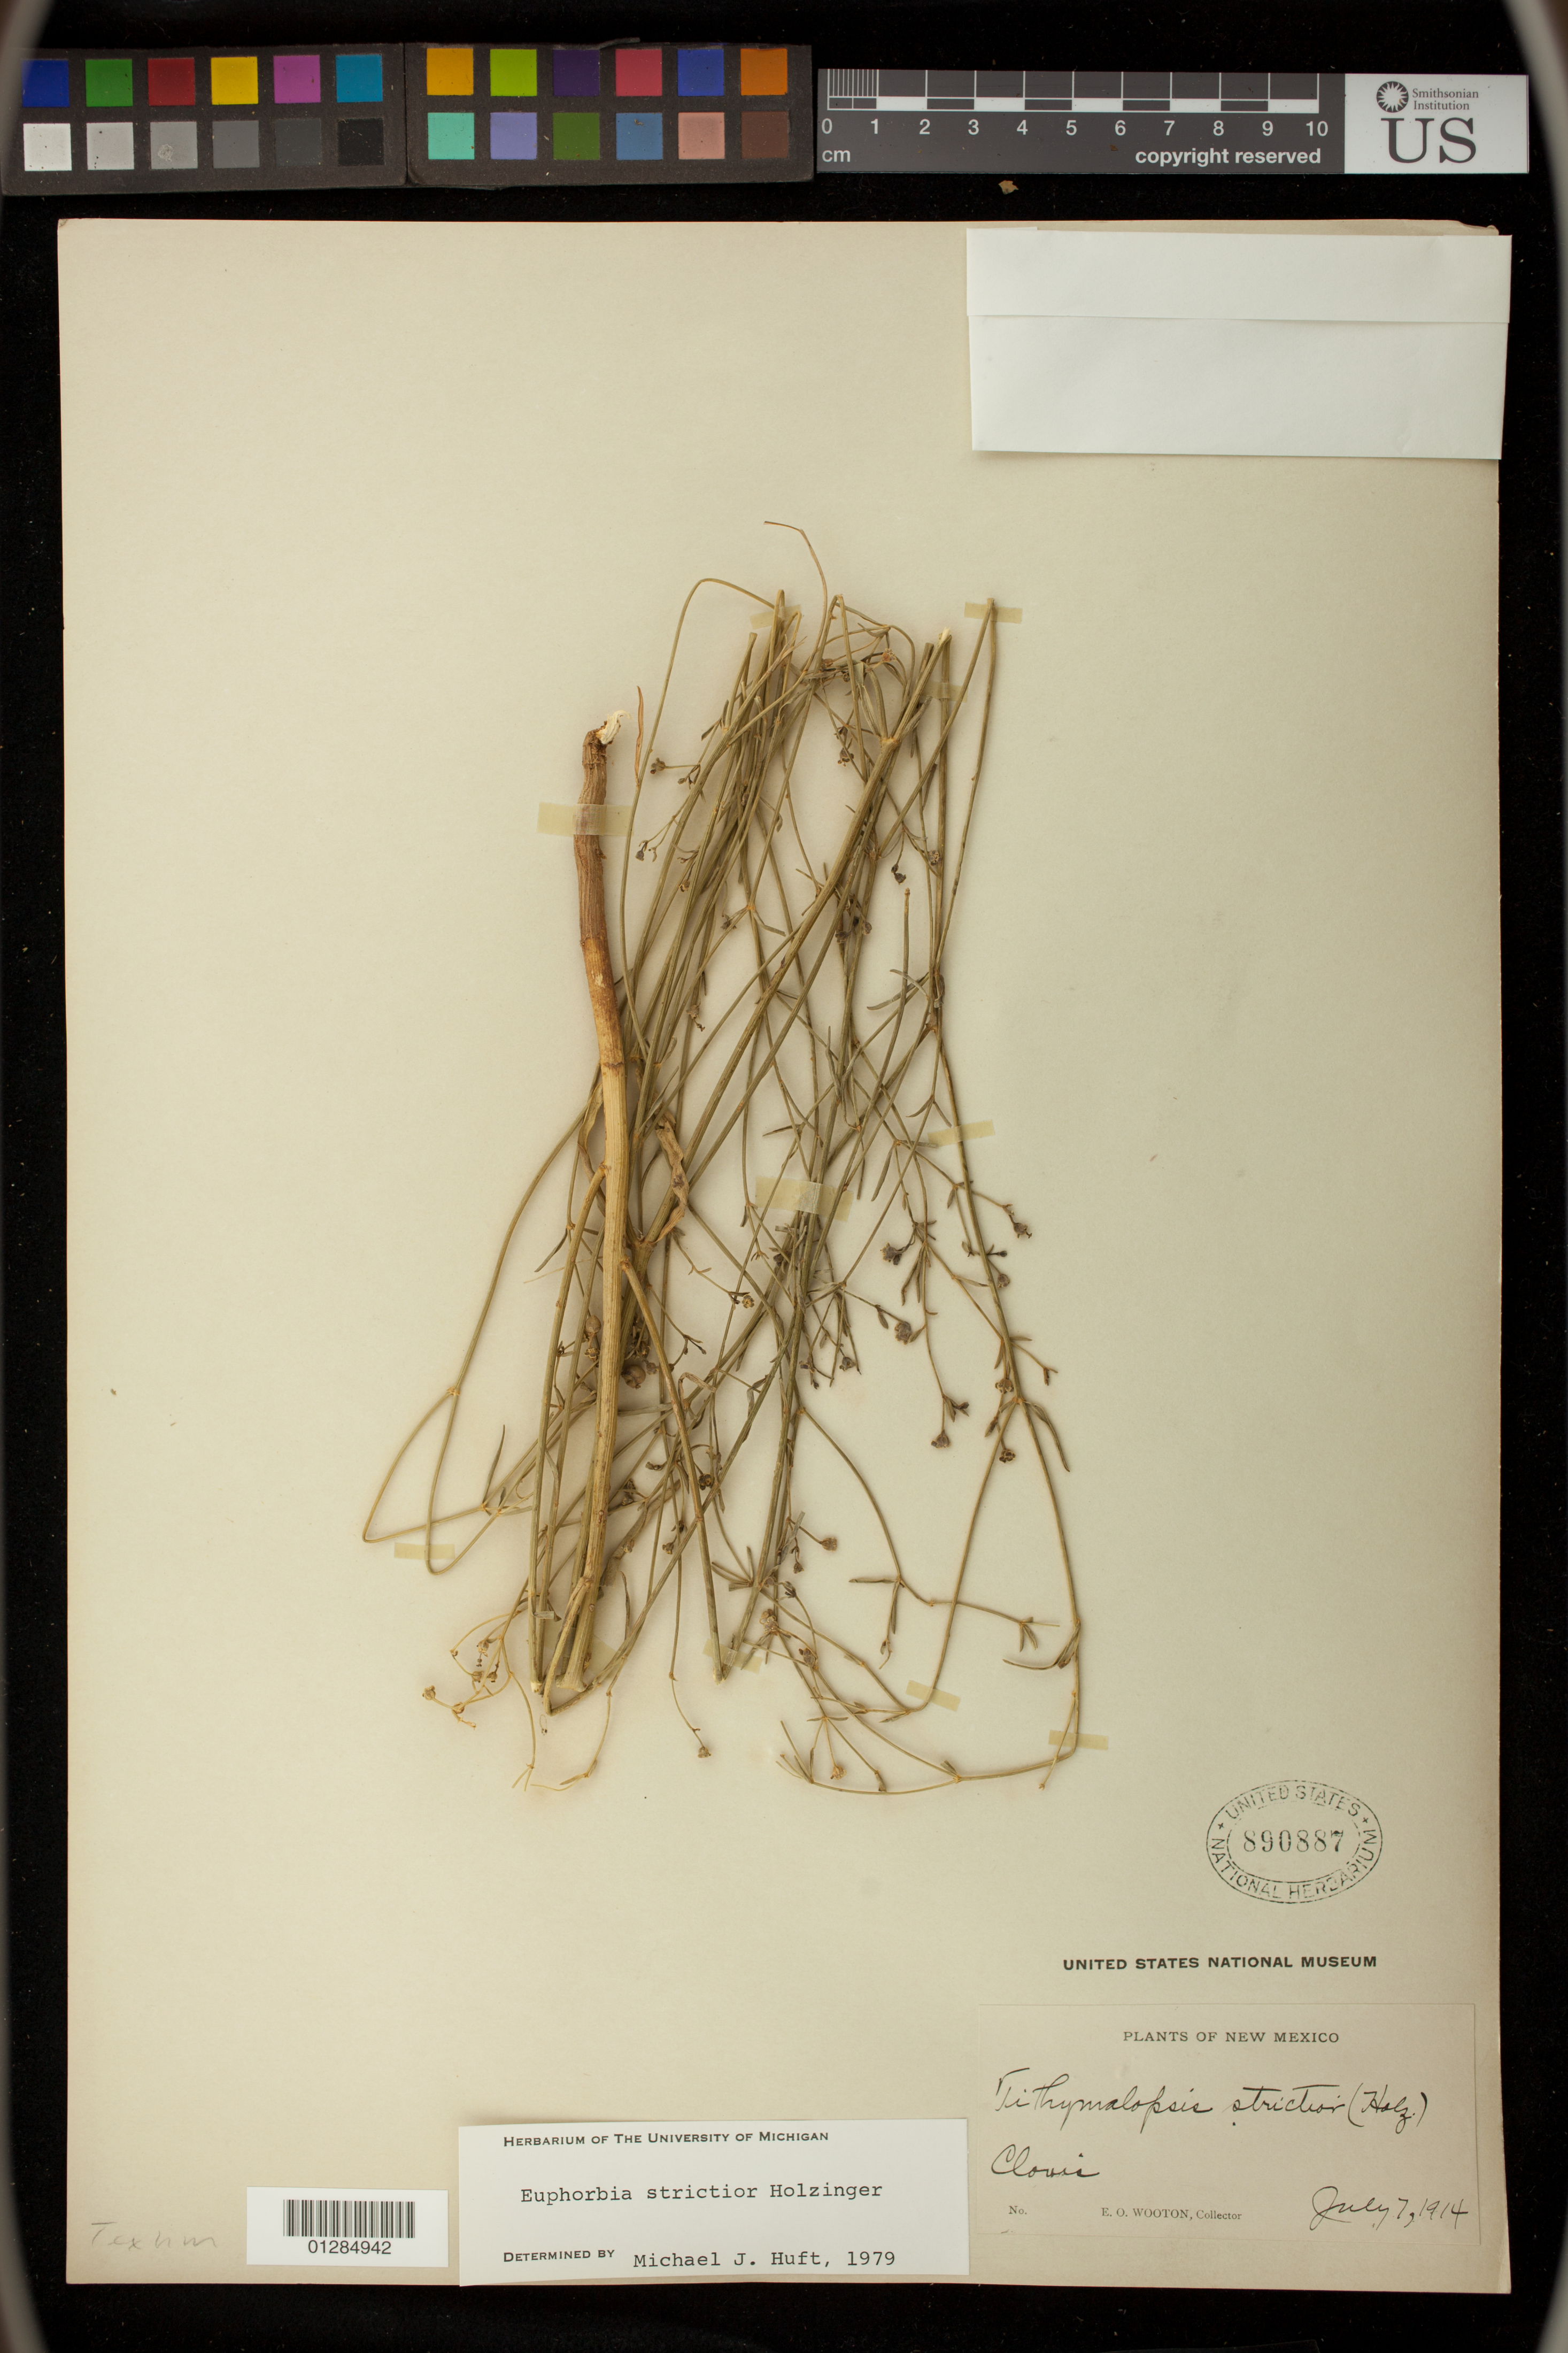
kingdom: Plantae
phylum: Tracheophyta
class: Magnoliopsida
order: Malpighiales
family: Euphorbiaceae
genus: Euphorbia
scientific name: Euphorbia strictior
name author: Holz.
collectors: E. O. Wooton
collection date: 1914-07-07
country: United States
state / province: New Mexico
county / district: Curry County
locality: Clovis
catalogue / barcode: US 890887